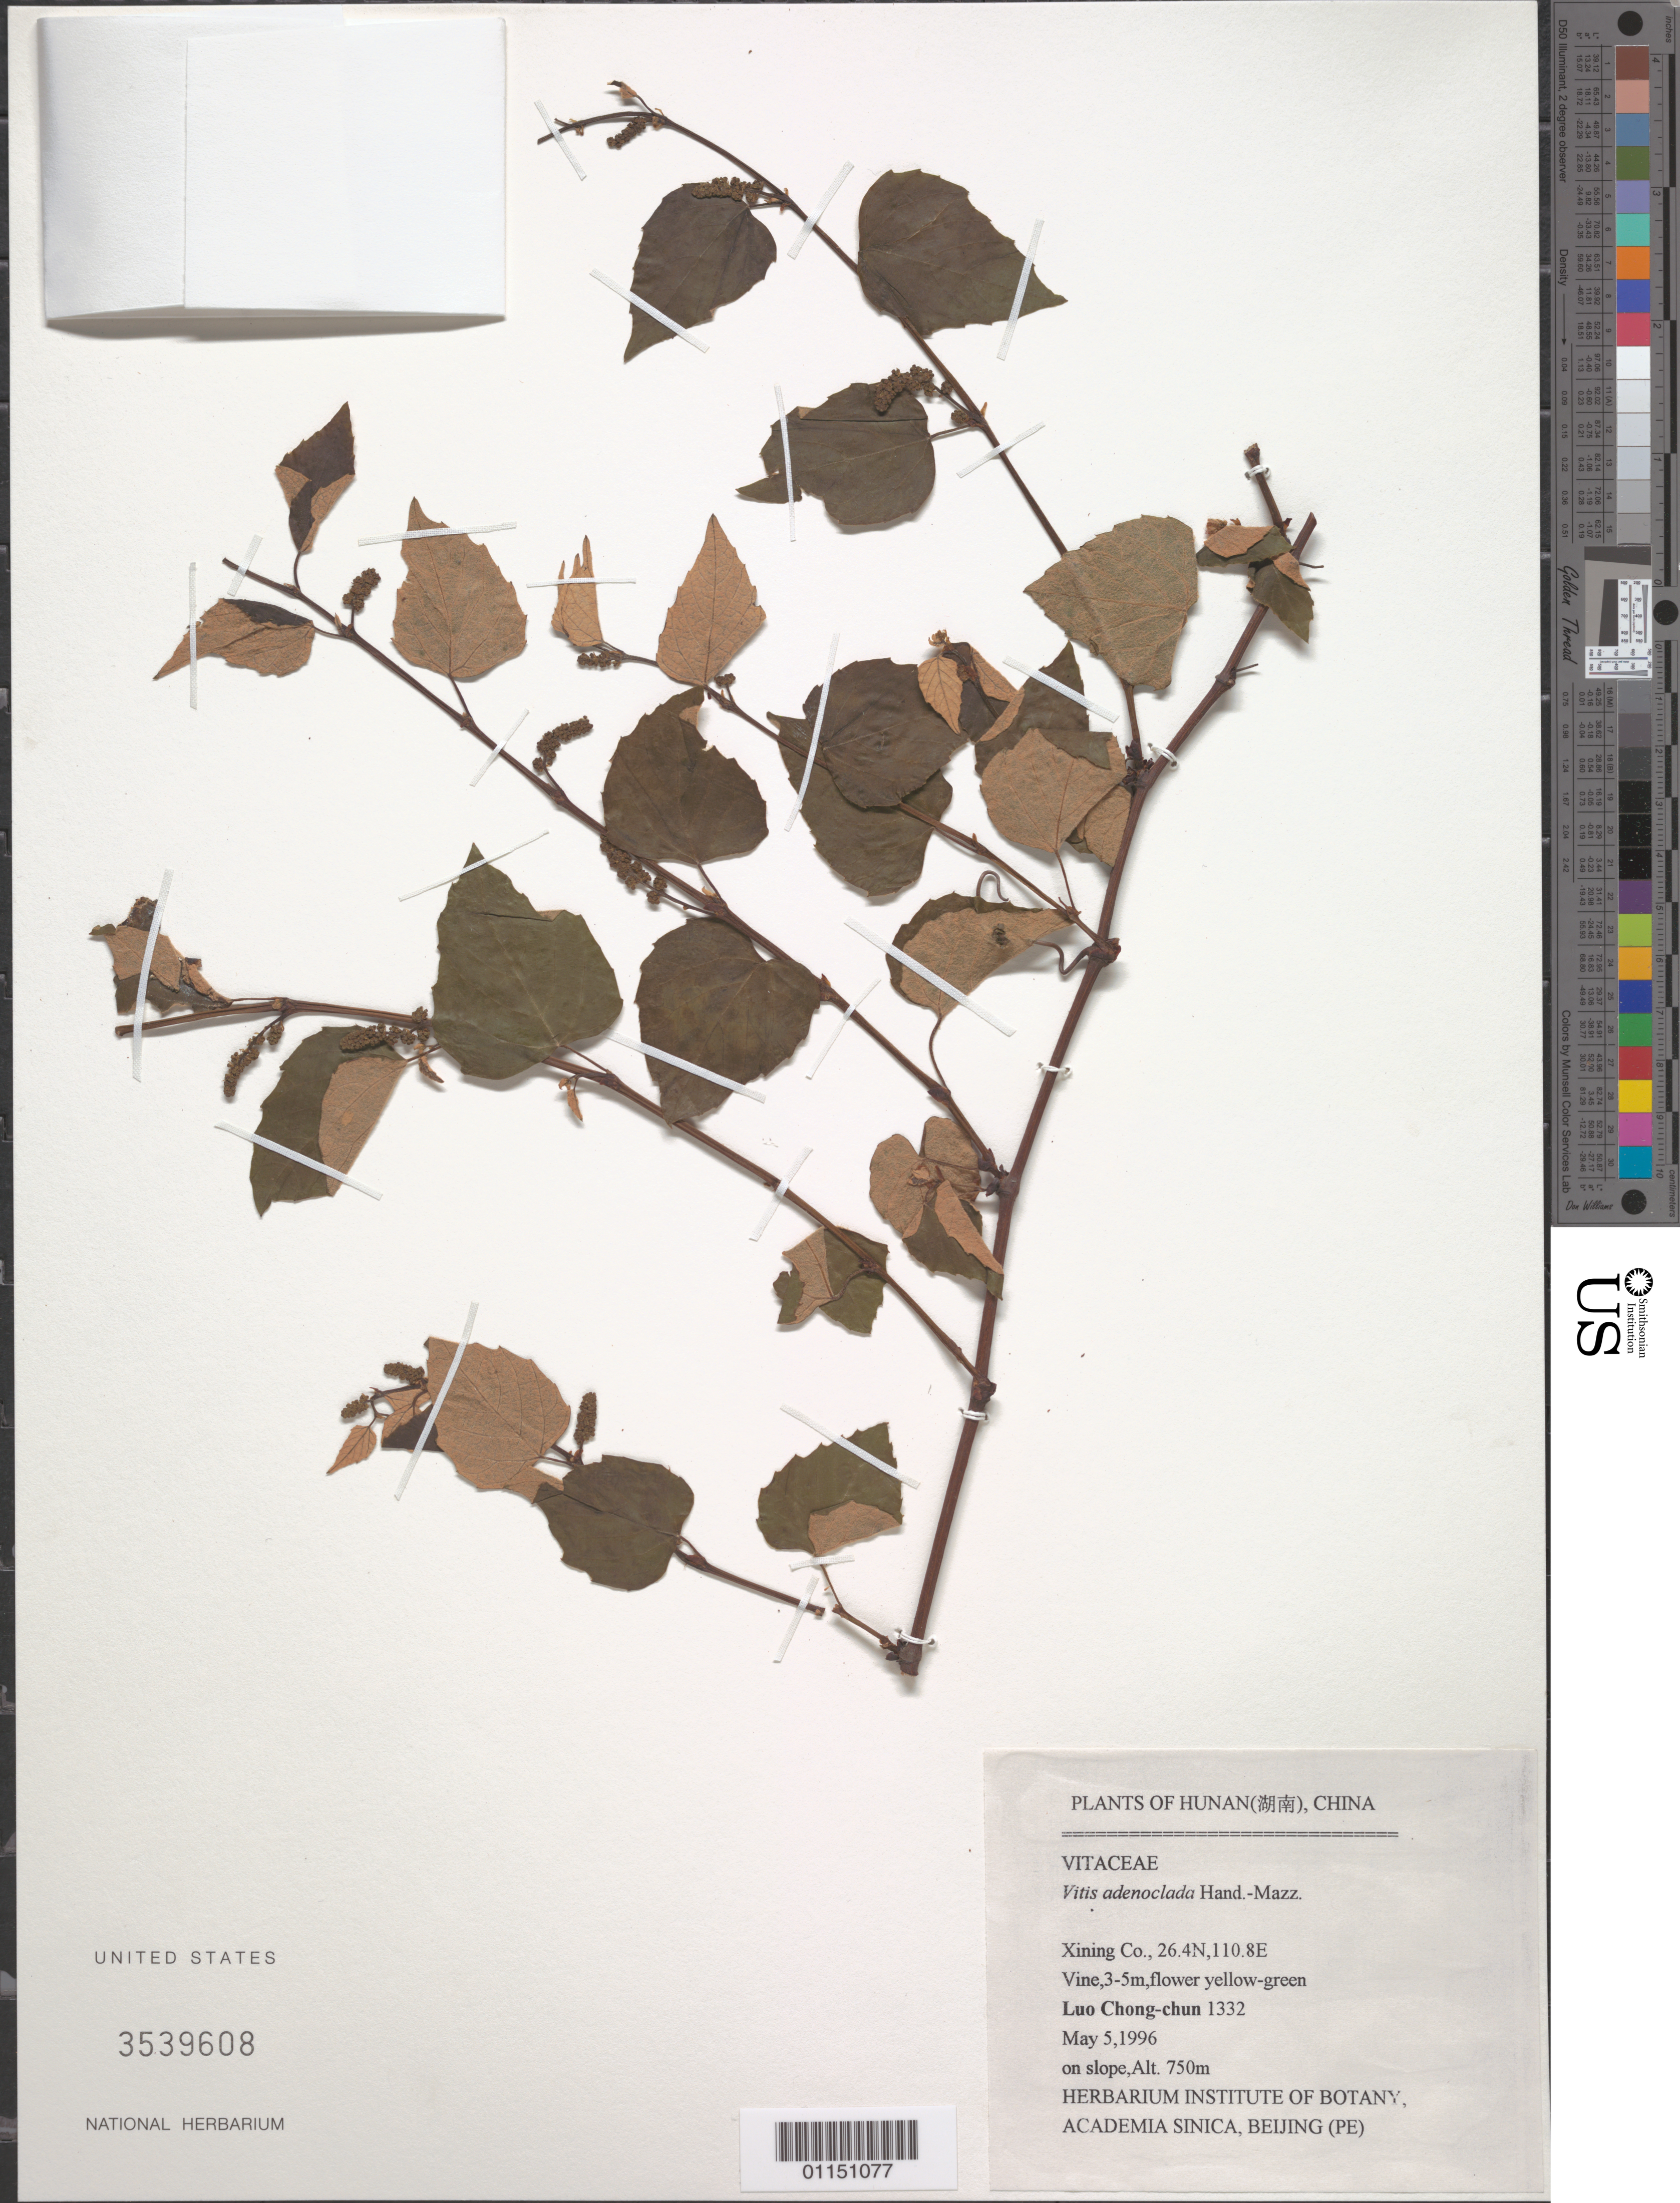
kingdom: Plantae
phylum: Tracheophyta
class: Magnoliopsida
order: Vitales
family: Vitaceae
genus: Vitis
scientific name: Vitis adenoclada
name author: Hand.-Mazz.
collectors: L. Chong-Chun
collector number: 1332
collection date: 1996-05-05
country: China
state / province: Hunan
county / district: Xining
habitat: On slope, vine.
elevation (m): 750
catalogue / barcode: US 3539608